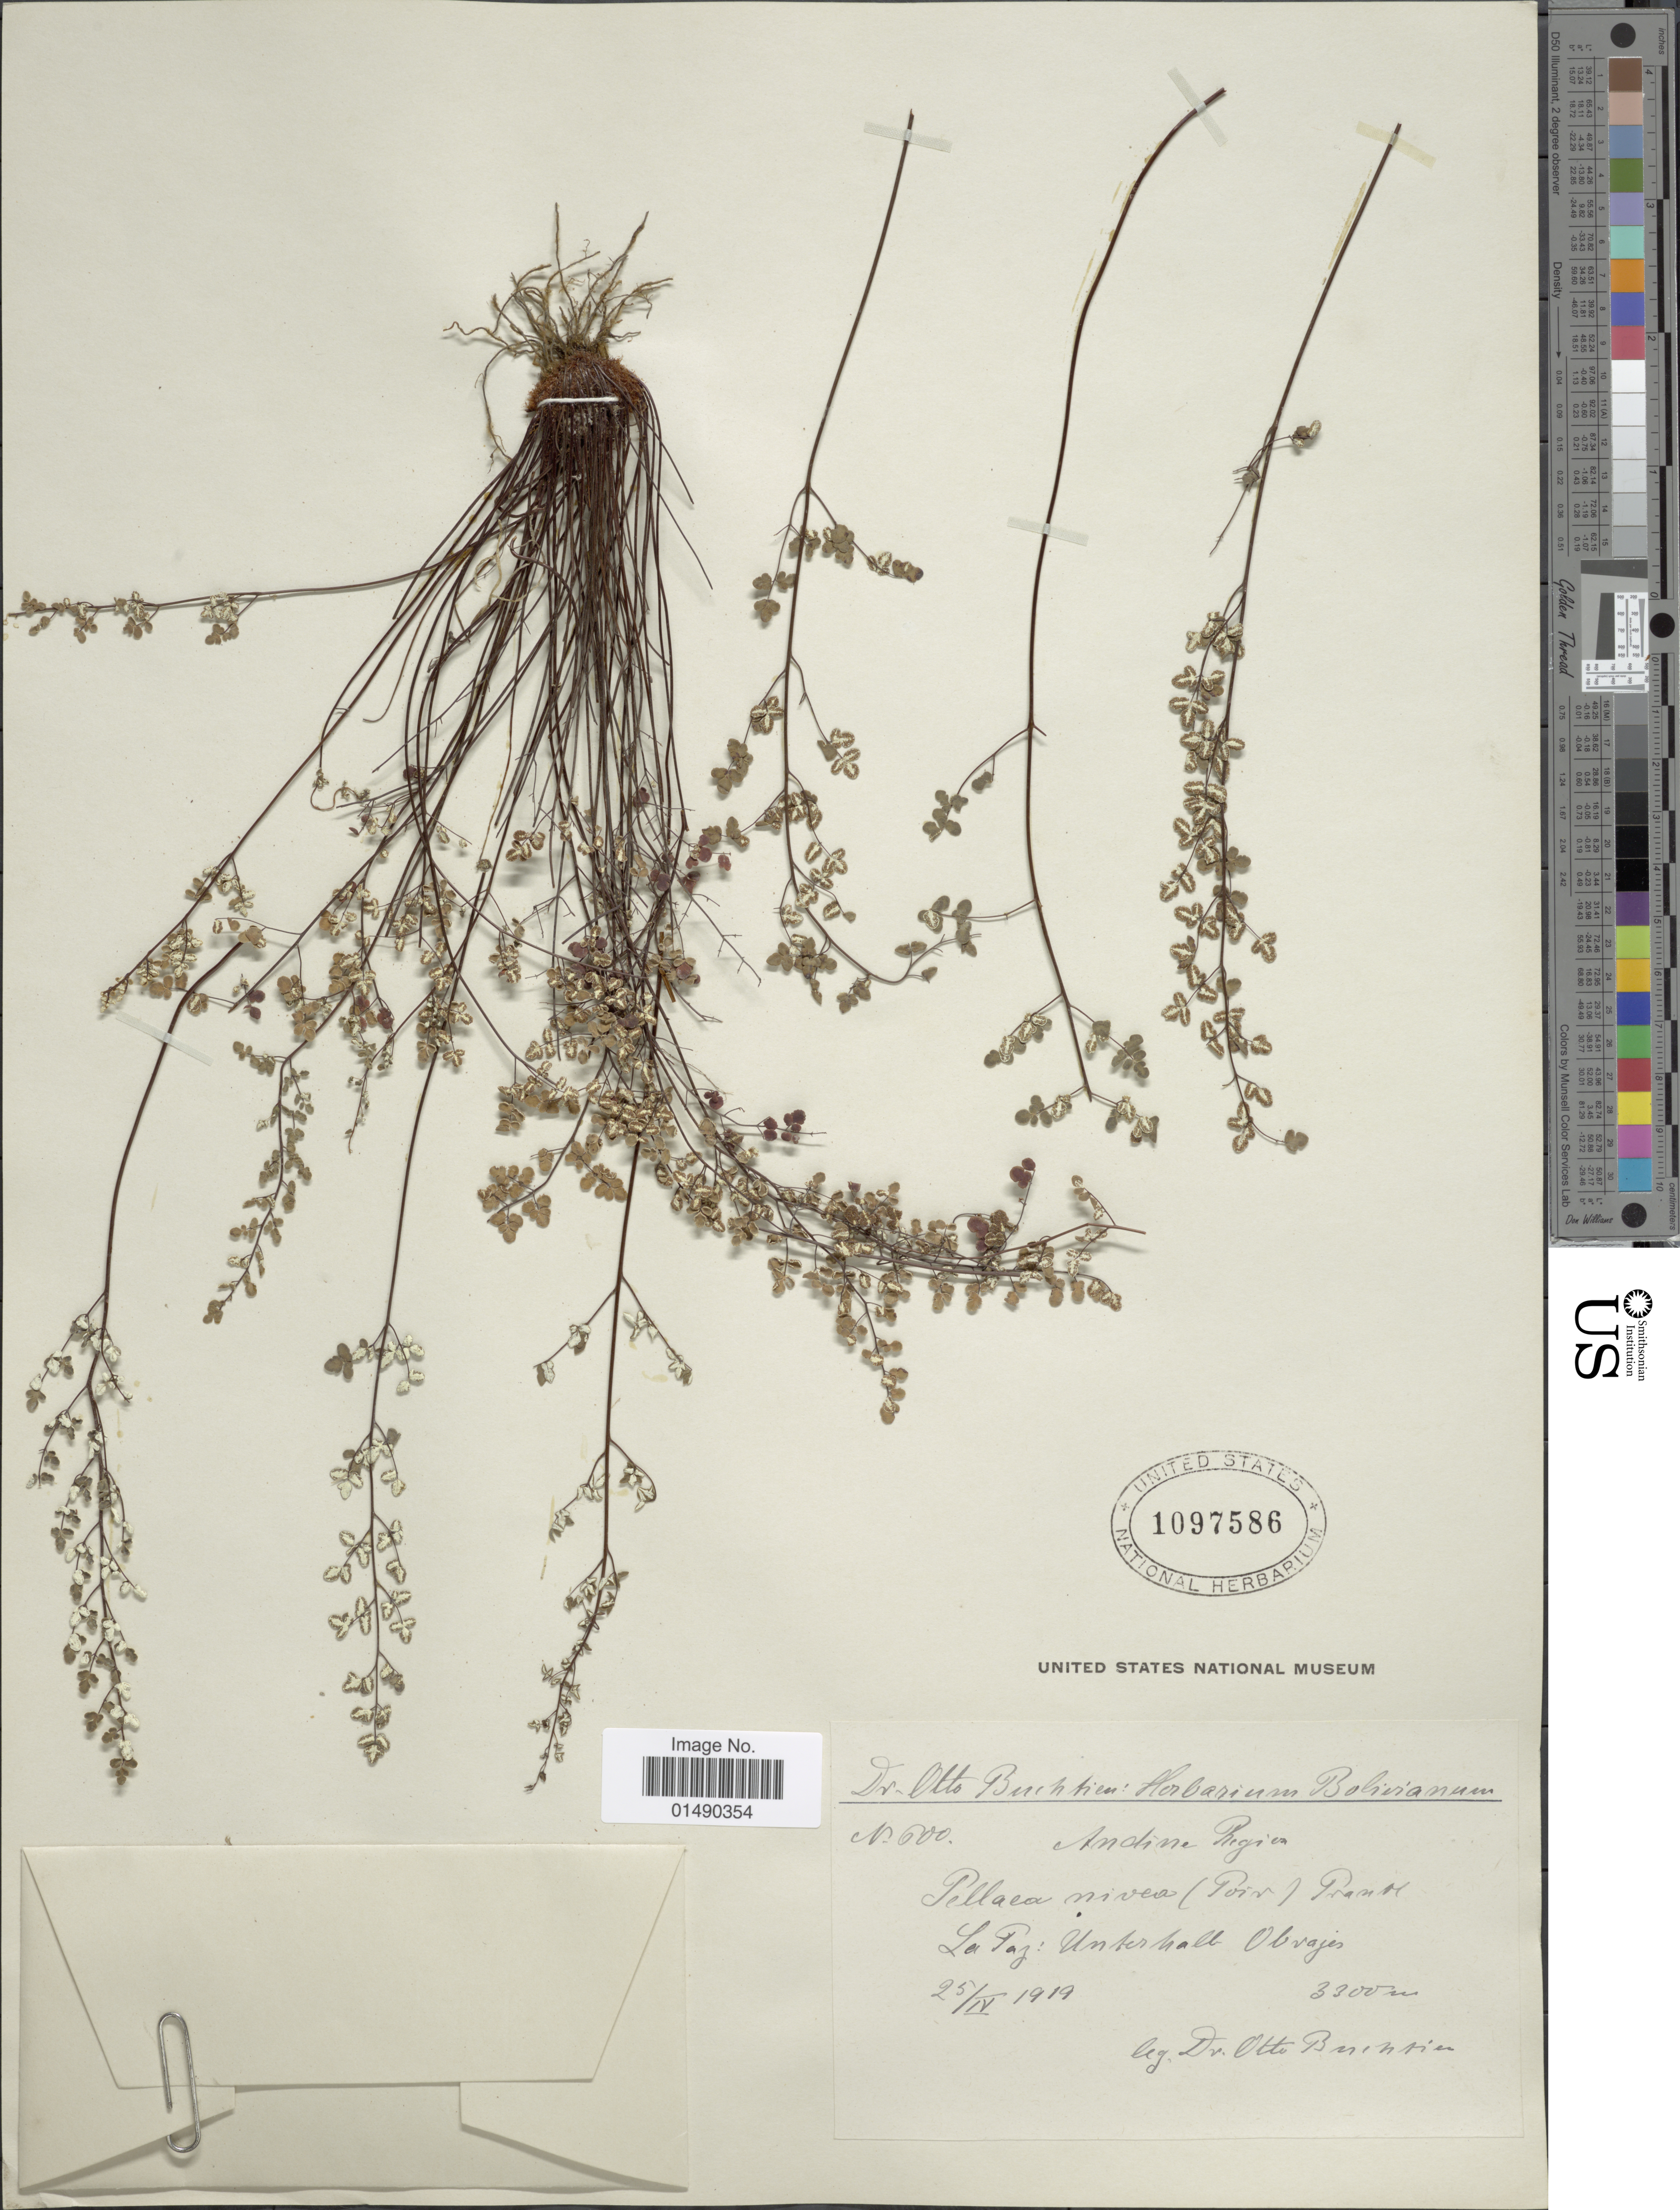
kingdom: Plantae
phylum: Tracheophyta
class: Polypodiopsida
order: Polypodiales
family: Pteridaceae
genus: Argyrochosma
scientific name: Argyrochosma nivea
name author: (Poir.) Windham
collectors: O. Buchtien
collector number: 600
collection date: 1919-04-25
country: Bolivia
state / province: La Paz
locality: La paz, underhall Obrajes.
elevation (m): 3300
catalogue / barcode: US 1097586